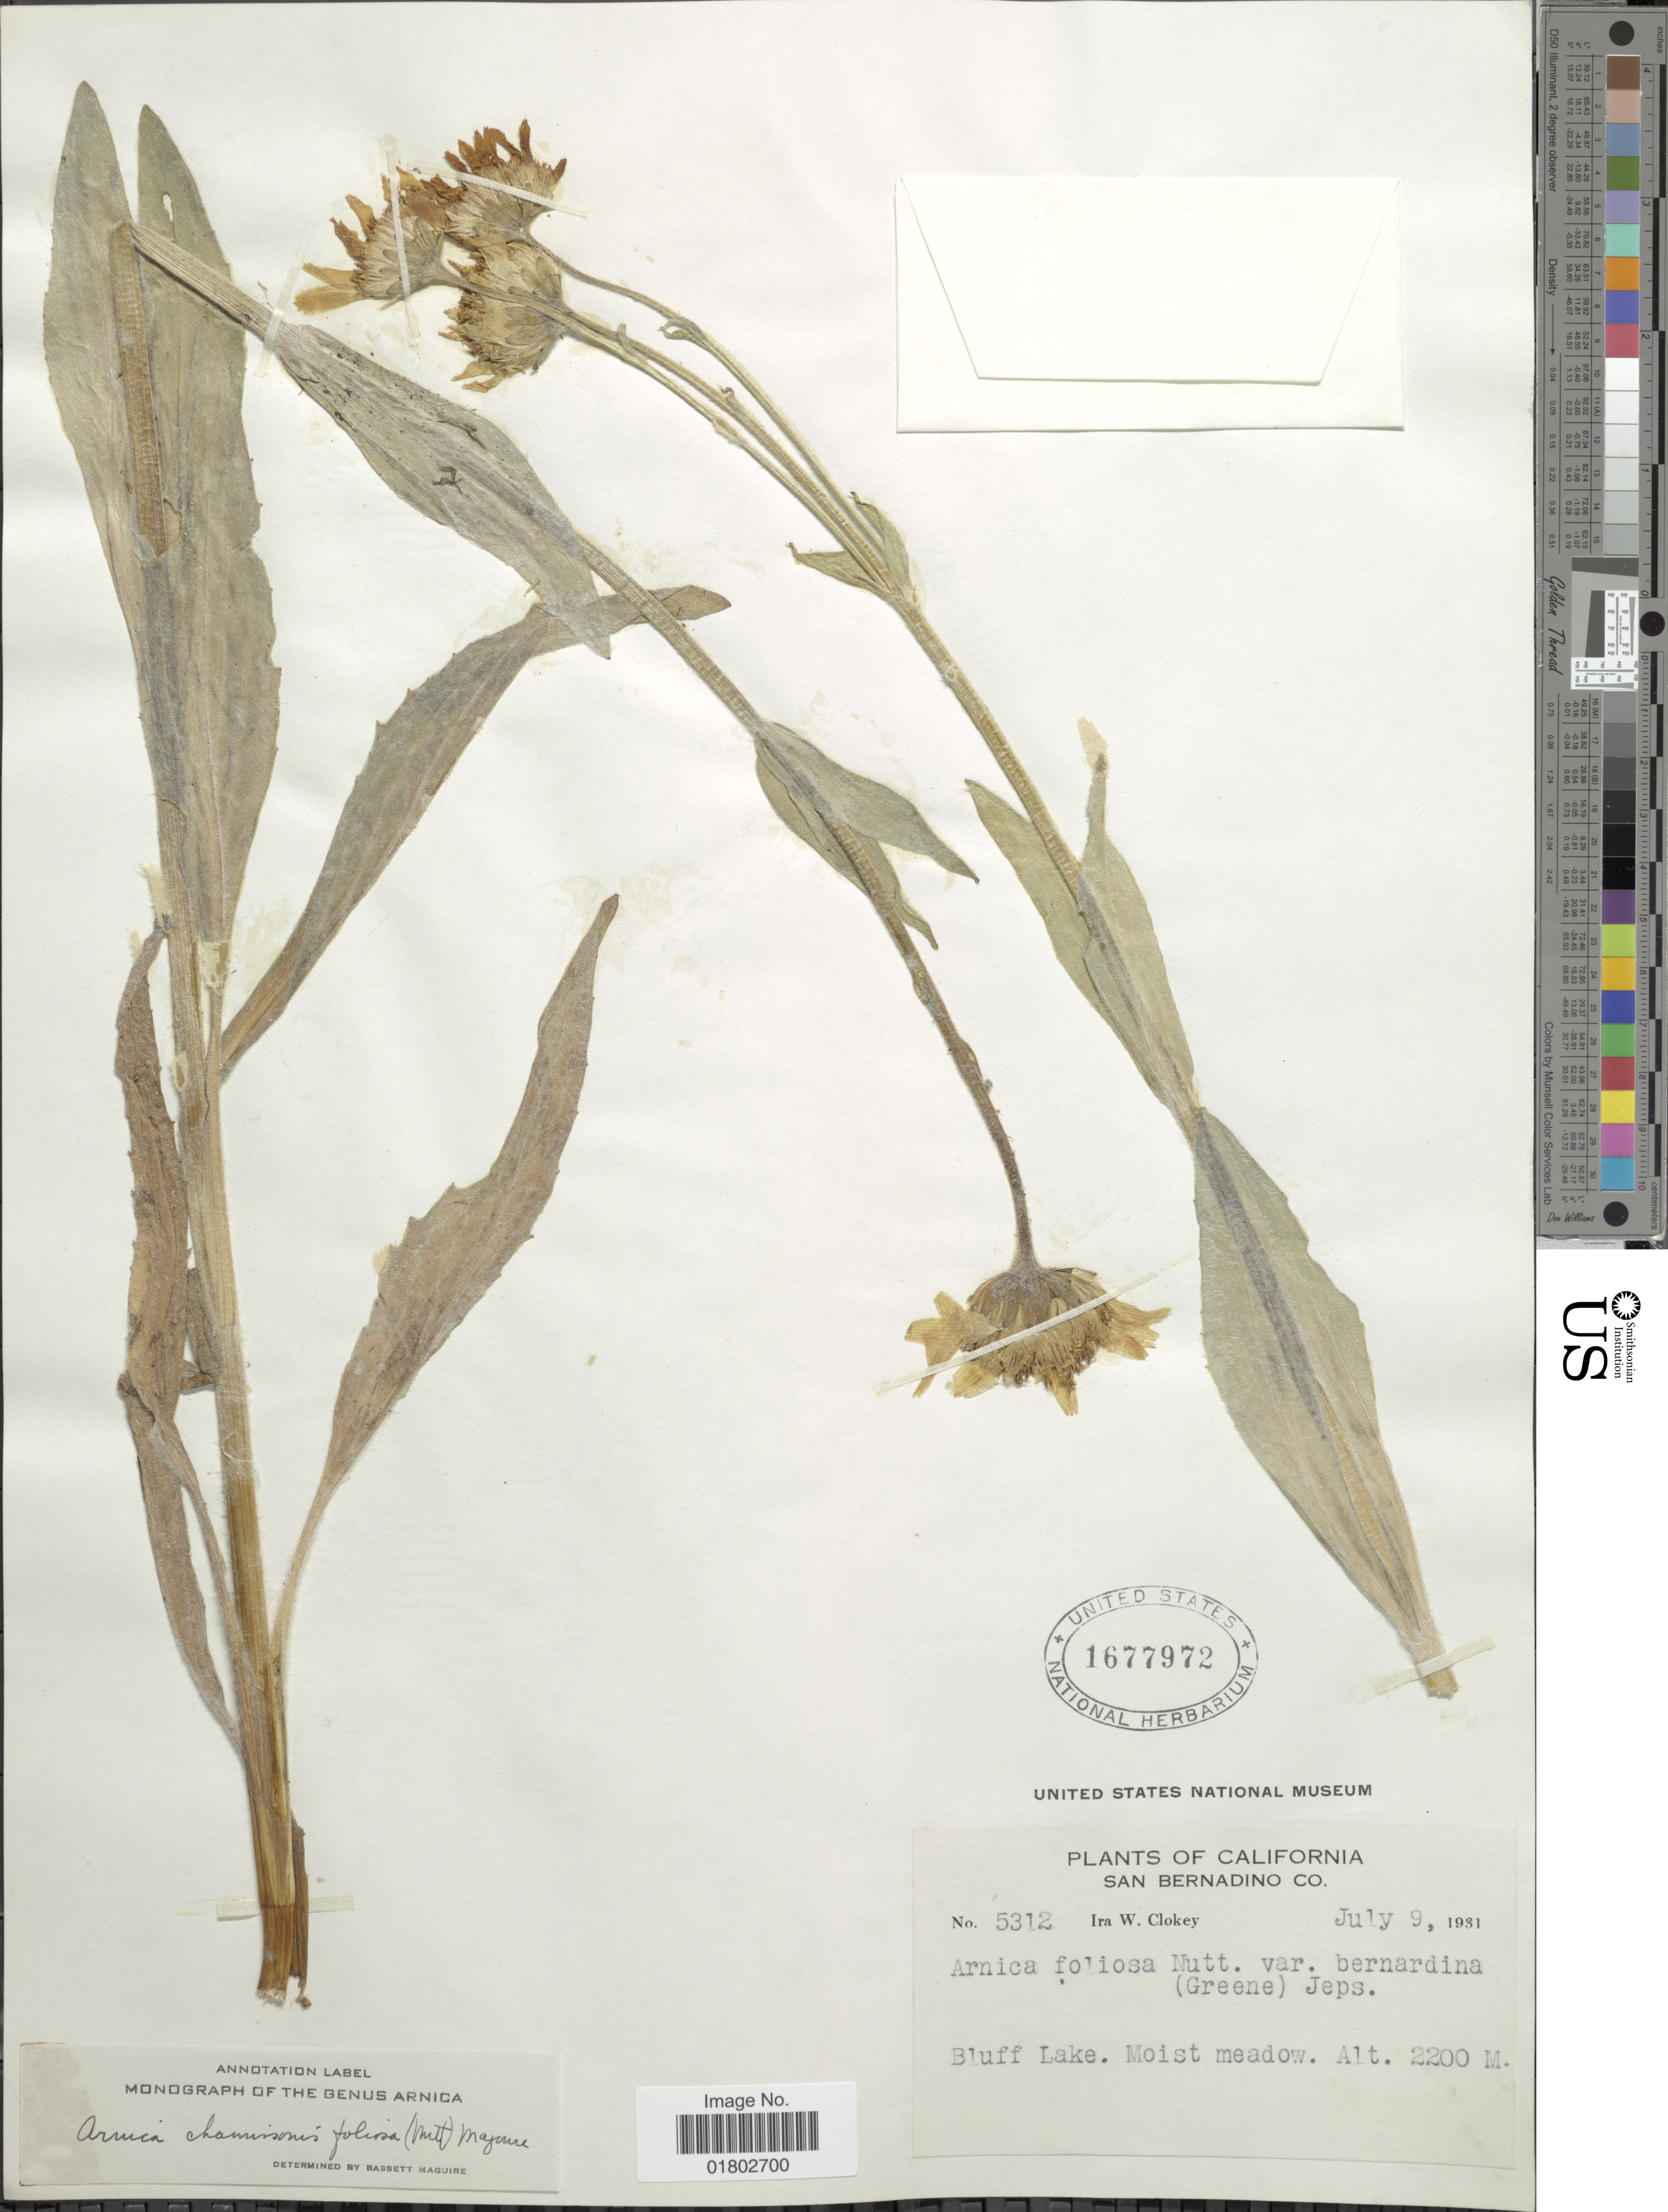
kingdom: Plantae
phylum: Tracheophyta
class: Magnoliopsida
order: Asterales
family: Asteraceae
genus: Arnica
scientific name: Arnica chamissonis subsp. foliosa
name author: (Nutt.) Maguire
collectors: I. W. Clokey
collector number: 5312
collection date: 1931-07-09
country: United States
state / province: California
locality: San Berbadino Co, Bluff Lake. Moist meadow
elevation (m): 2200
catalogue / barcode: US 1677972